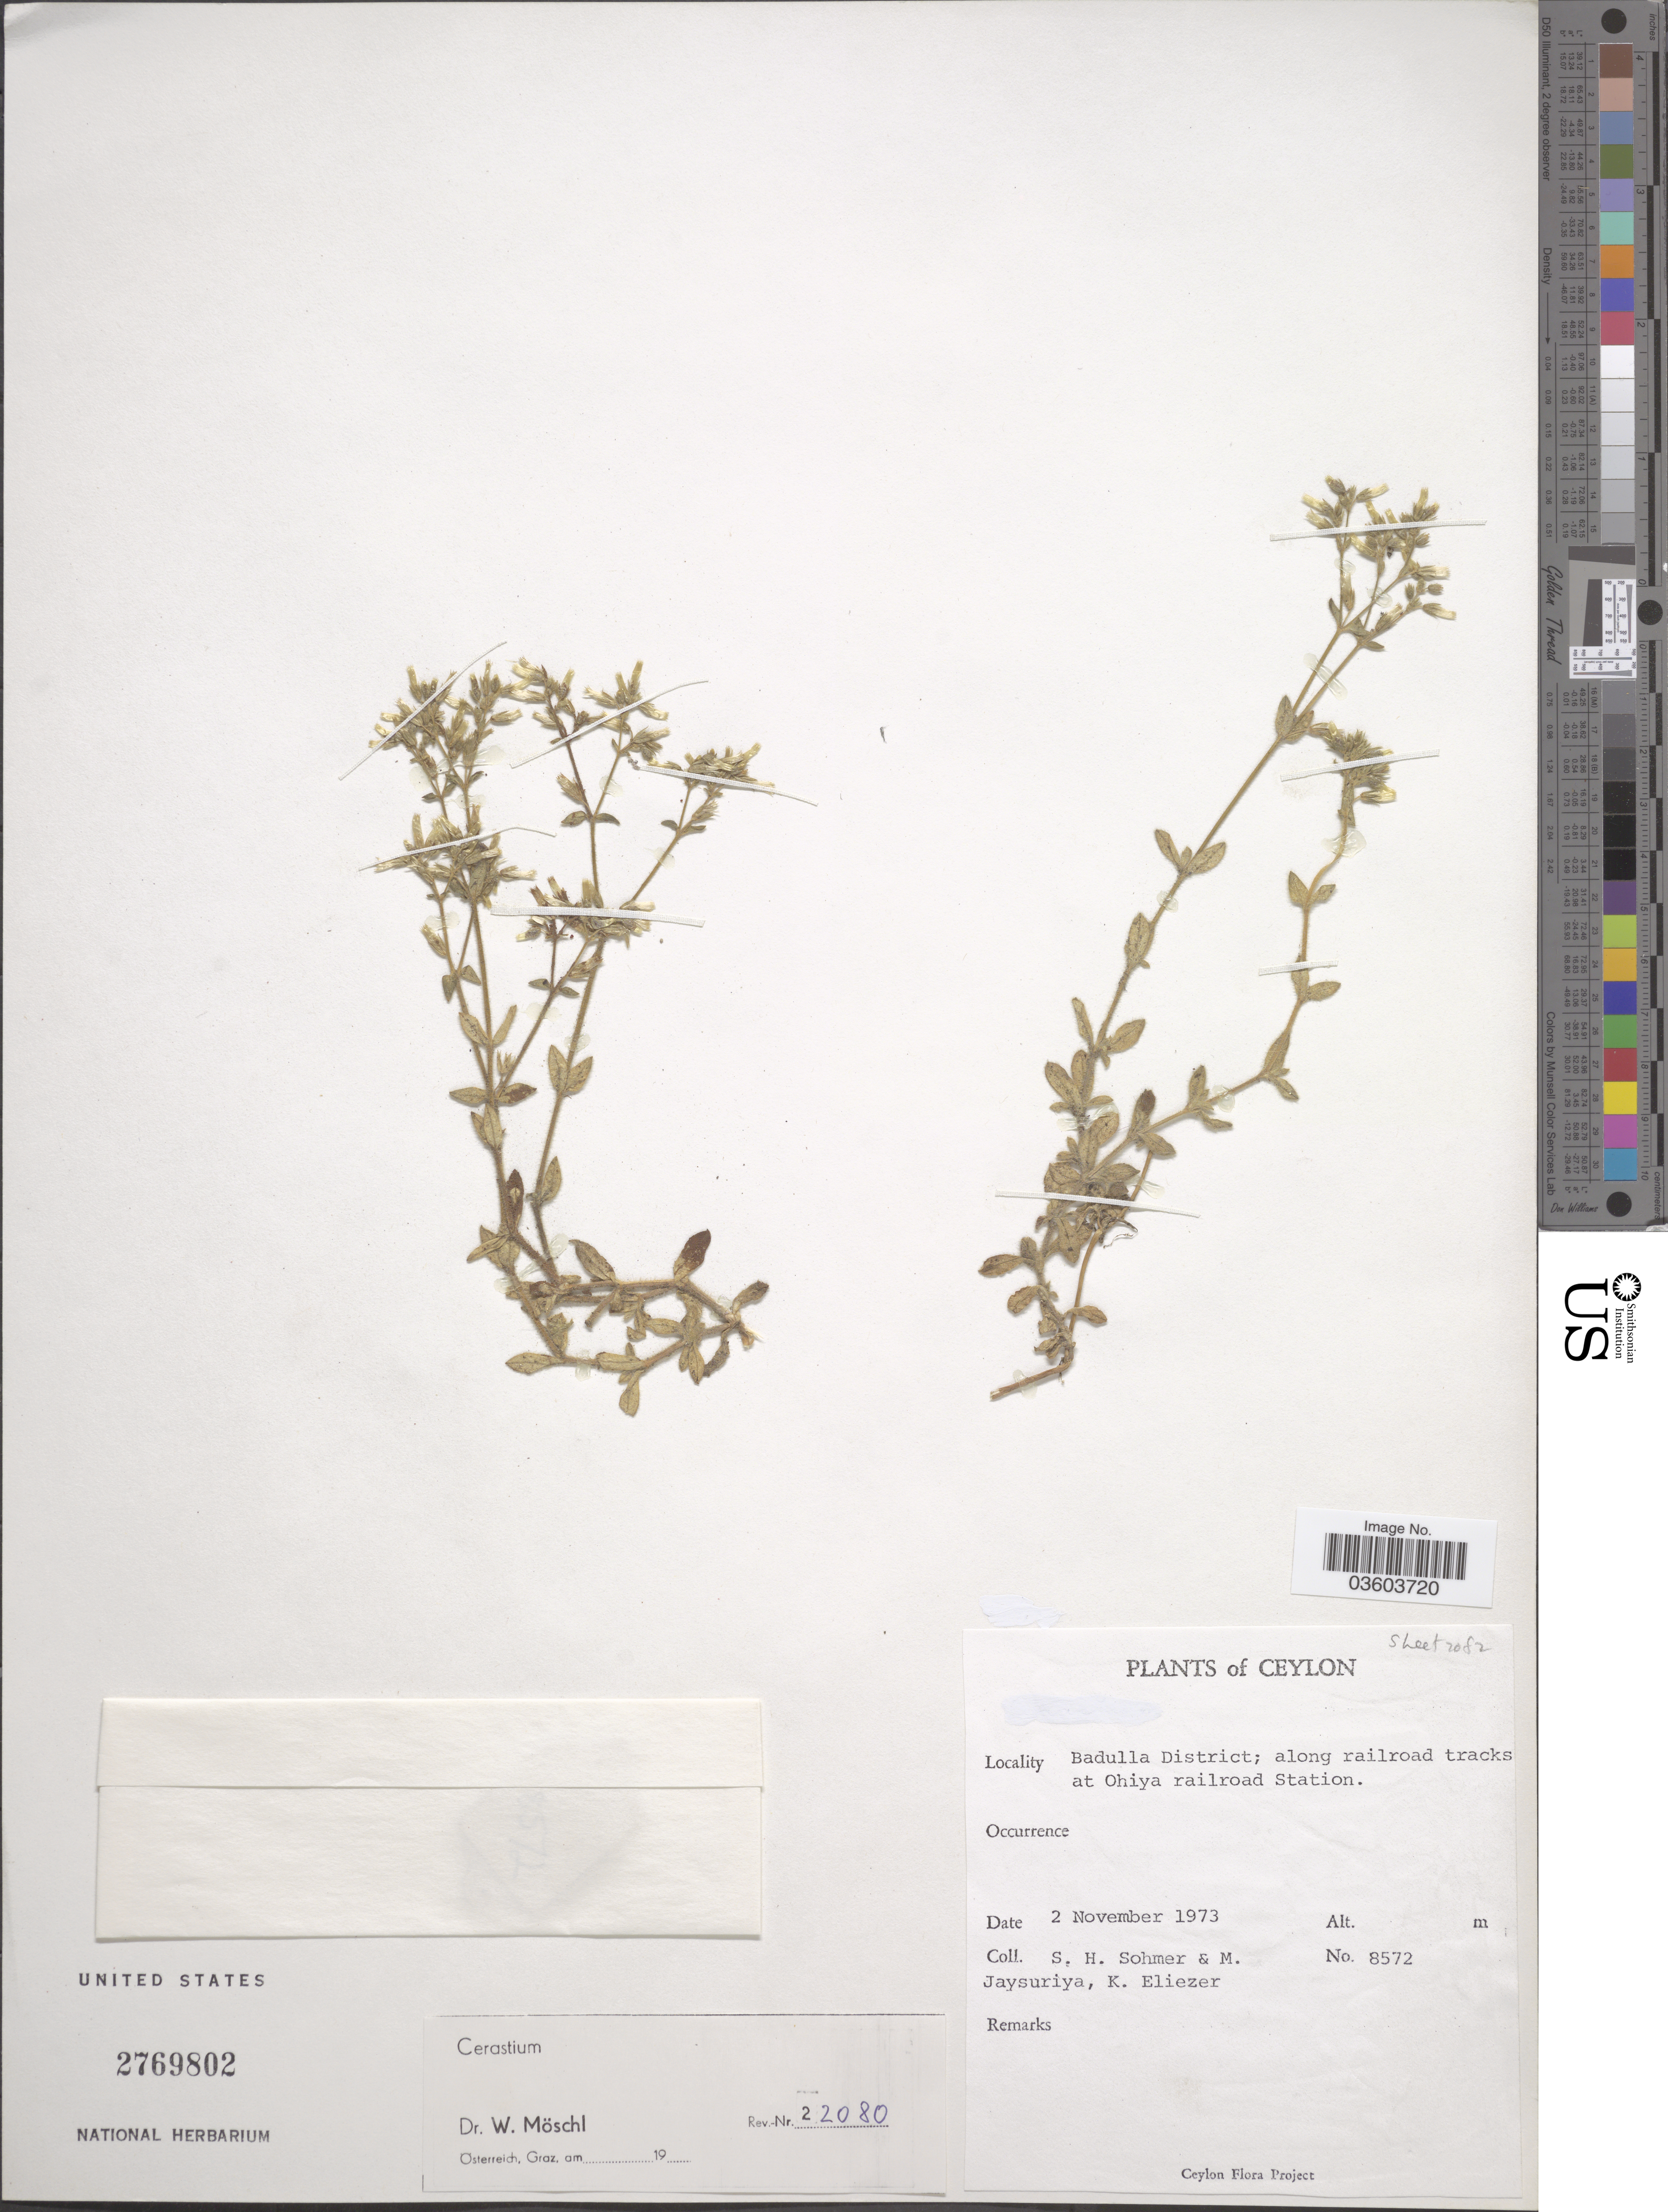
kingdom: Plantae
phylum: Tracheophyta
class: Magnoliopsida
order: Caryophyllales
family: Caryophyllaceae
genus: Cerastium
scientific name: Cerastium sp.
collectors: S. H. Sohmer, M. Jayasuriya & K. Eliezer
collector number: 8572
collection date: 1973-11-02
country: Sri Lanka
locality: Ceylon. Badulla District; along railroad tracks at Ohiya railroad station.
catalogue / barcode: US 2769802